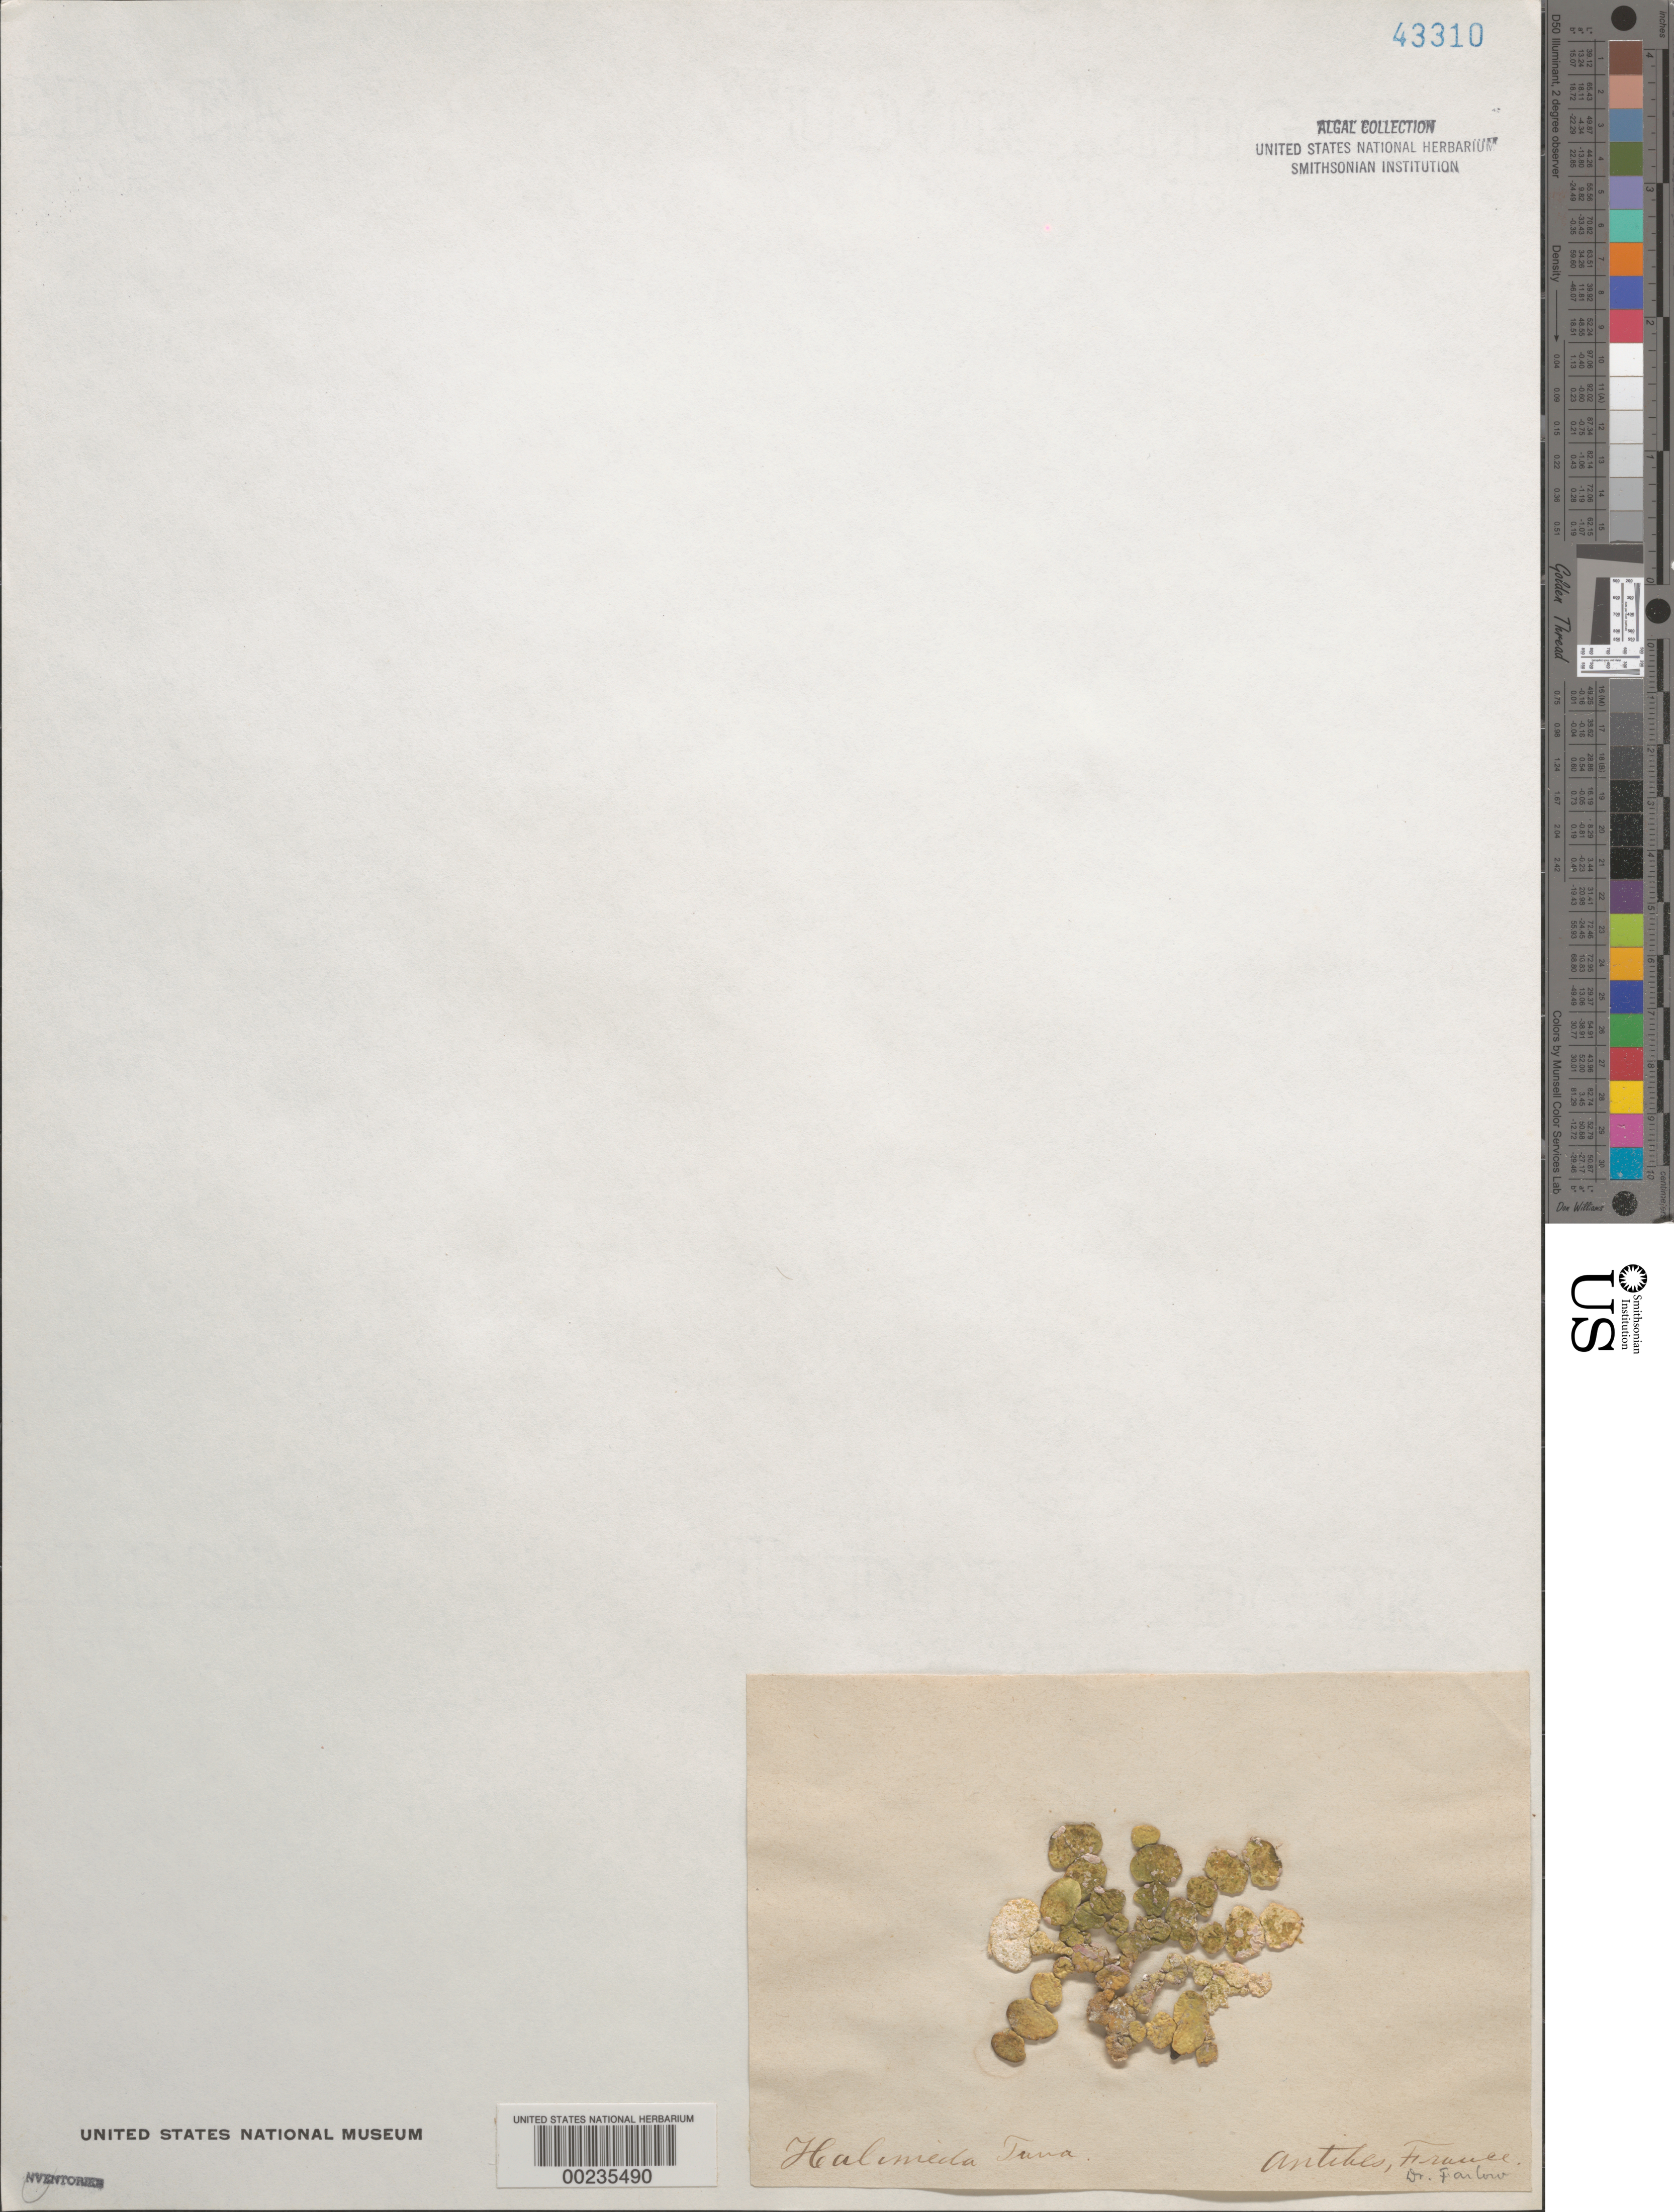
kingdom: Plantae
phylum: Chlorophyta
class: Ulvophyceae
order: Bryopsidales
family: Halimedaceae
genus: Halimeda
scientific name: Halimeda tuna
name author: (J. Ellis & Sol.) J.V.Lamouroux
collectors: W. G. Farlow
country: France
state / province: Provence-Alpes-Côte d'Azur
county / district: Alpes-Maritimes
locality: Antibes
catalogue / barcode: US 43310